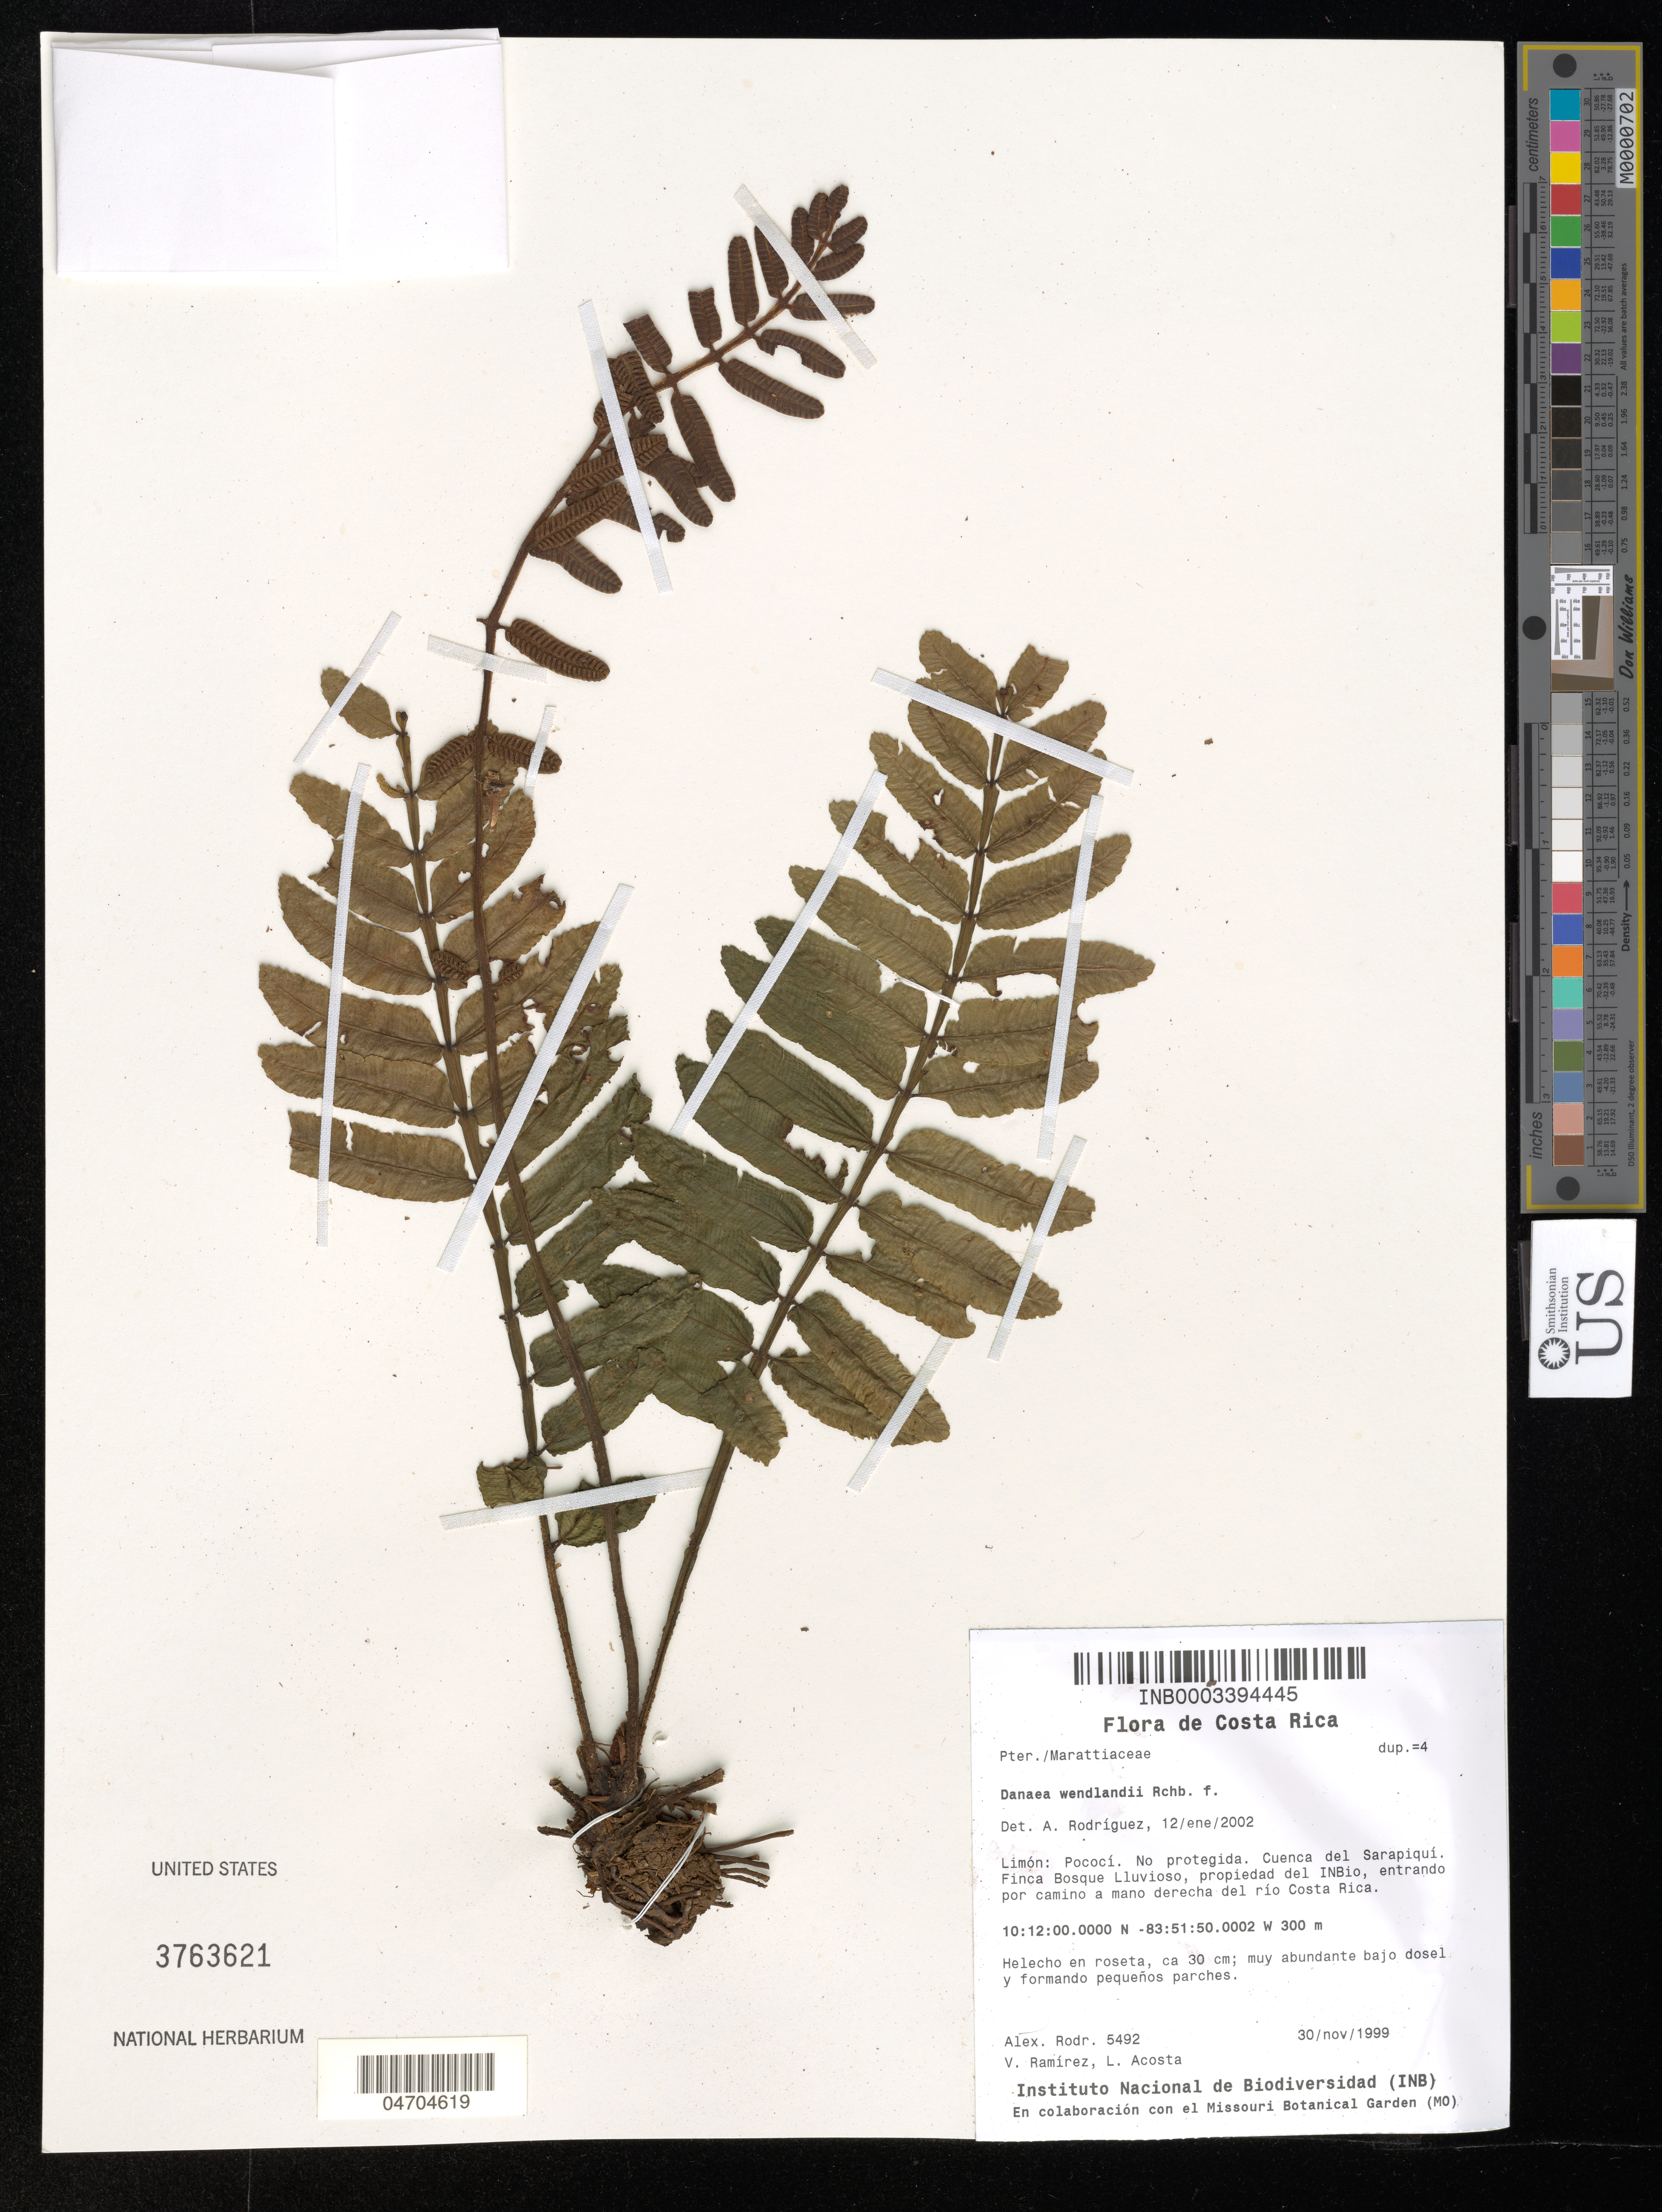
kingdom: Plantae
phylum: Tracheophyta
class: Polypodiopsida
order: Marattiales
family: Marattiaceae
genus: Danaea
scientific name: Danaea wendlandii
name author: Rchb. f.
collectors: A. Rodr., V. Ramirez & L. Acosta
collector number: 5492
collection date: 1999-11-30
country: Costa Rica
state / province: Limón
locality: Pococí. No protegida. Cuenca del Sarapiquí. Finca Bosque Lluvioso, propiedad del INBio, entrando por camino a mano derecha del río Costa Rica.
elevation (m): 300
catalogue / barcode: US 3763621